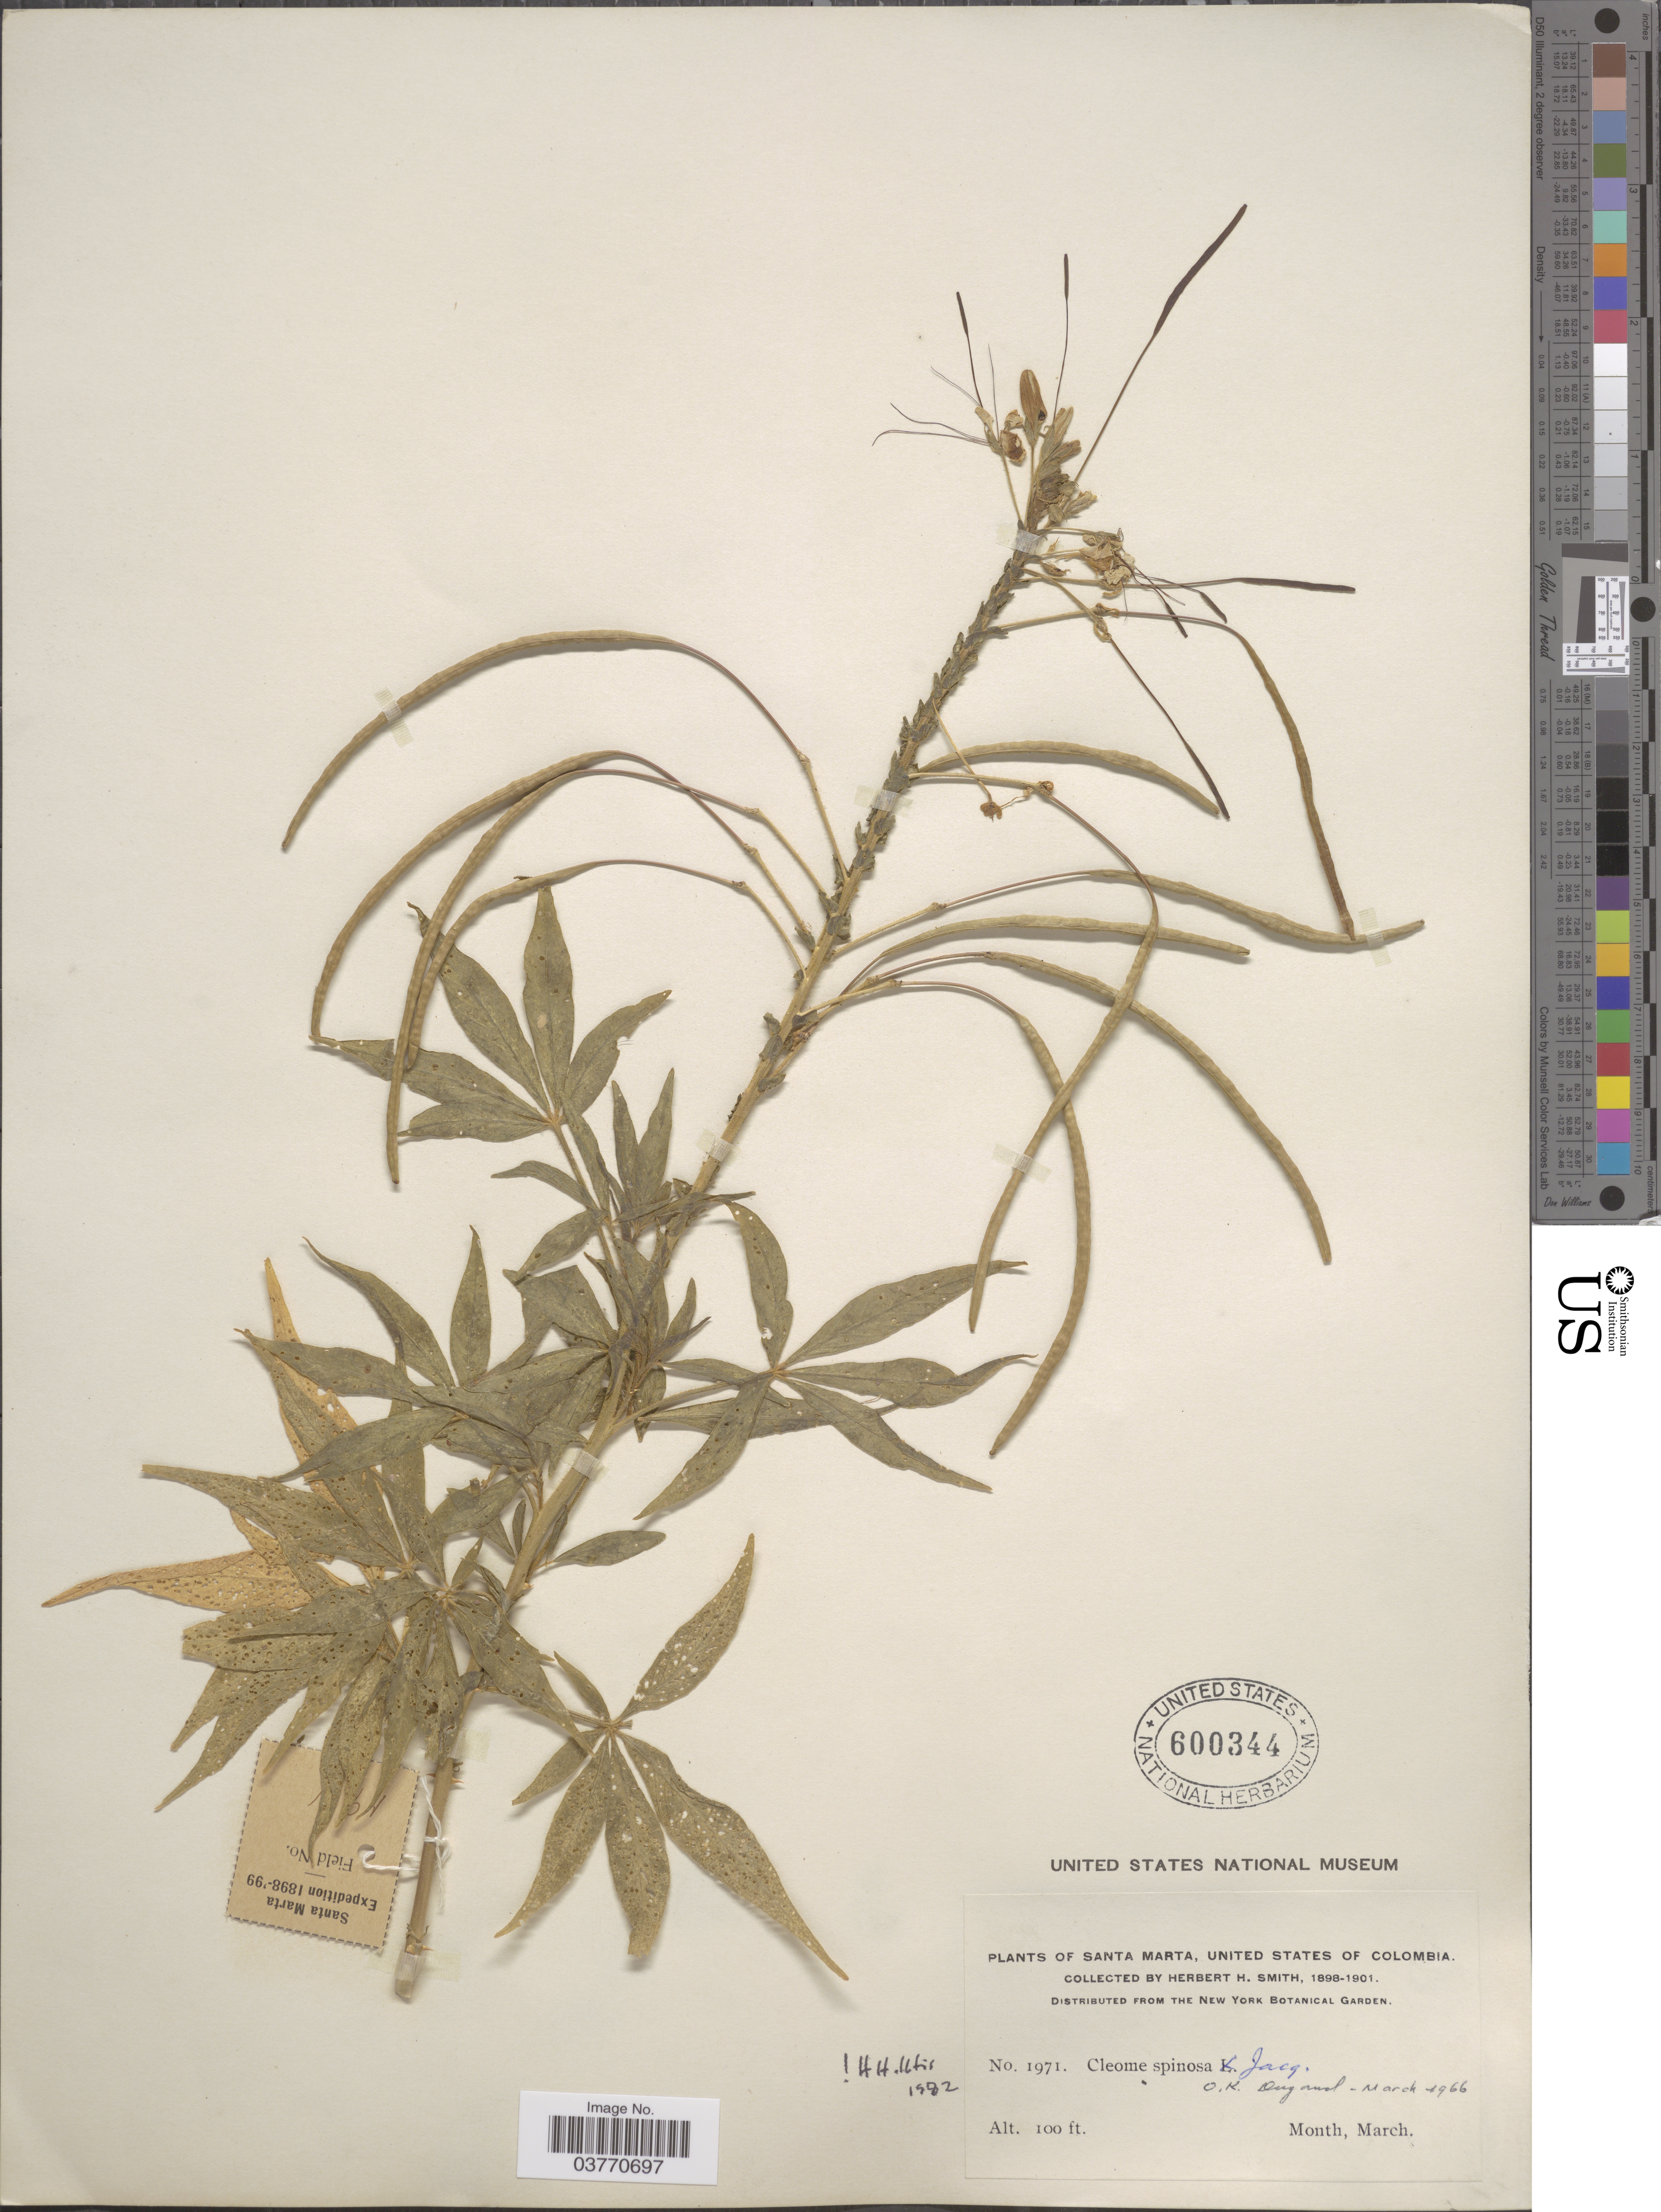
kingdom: Plantae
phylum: Tracheophyta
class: Magnoliopsida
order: Brassicales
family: Cleomaceae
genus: Tarenaya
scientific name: Tarenaya spinosa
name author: (Jacq.) Raf.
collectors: Herbert H. Smith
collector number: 1971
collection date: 1898-03/1901-03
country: Colombia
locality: Santa Marta, United States of Colombia.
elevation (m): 30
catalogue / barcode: US 600344